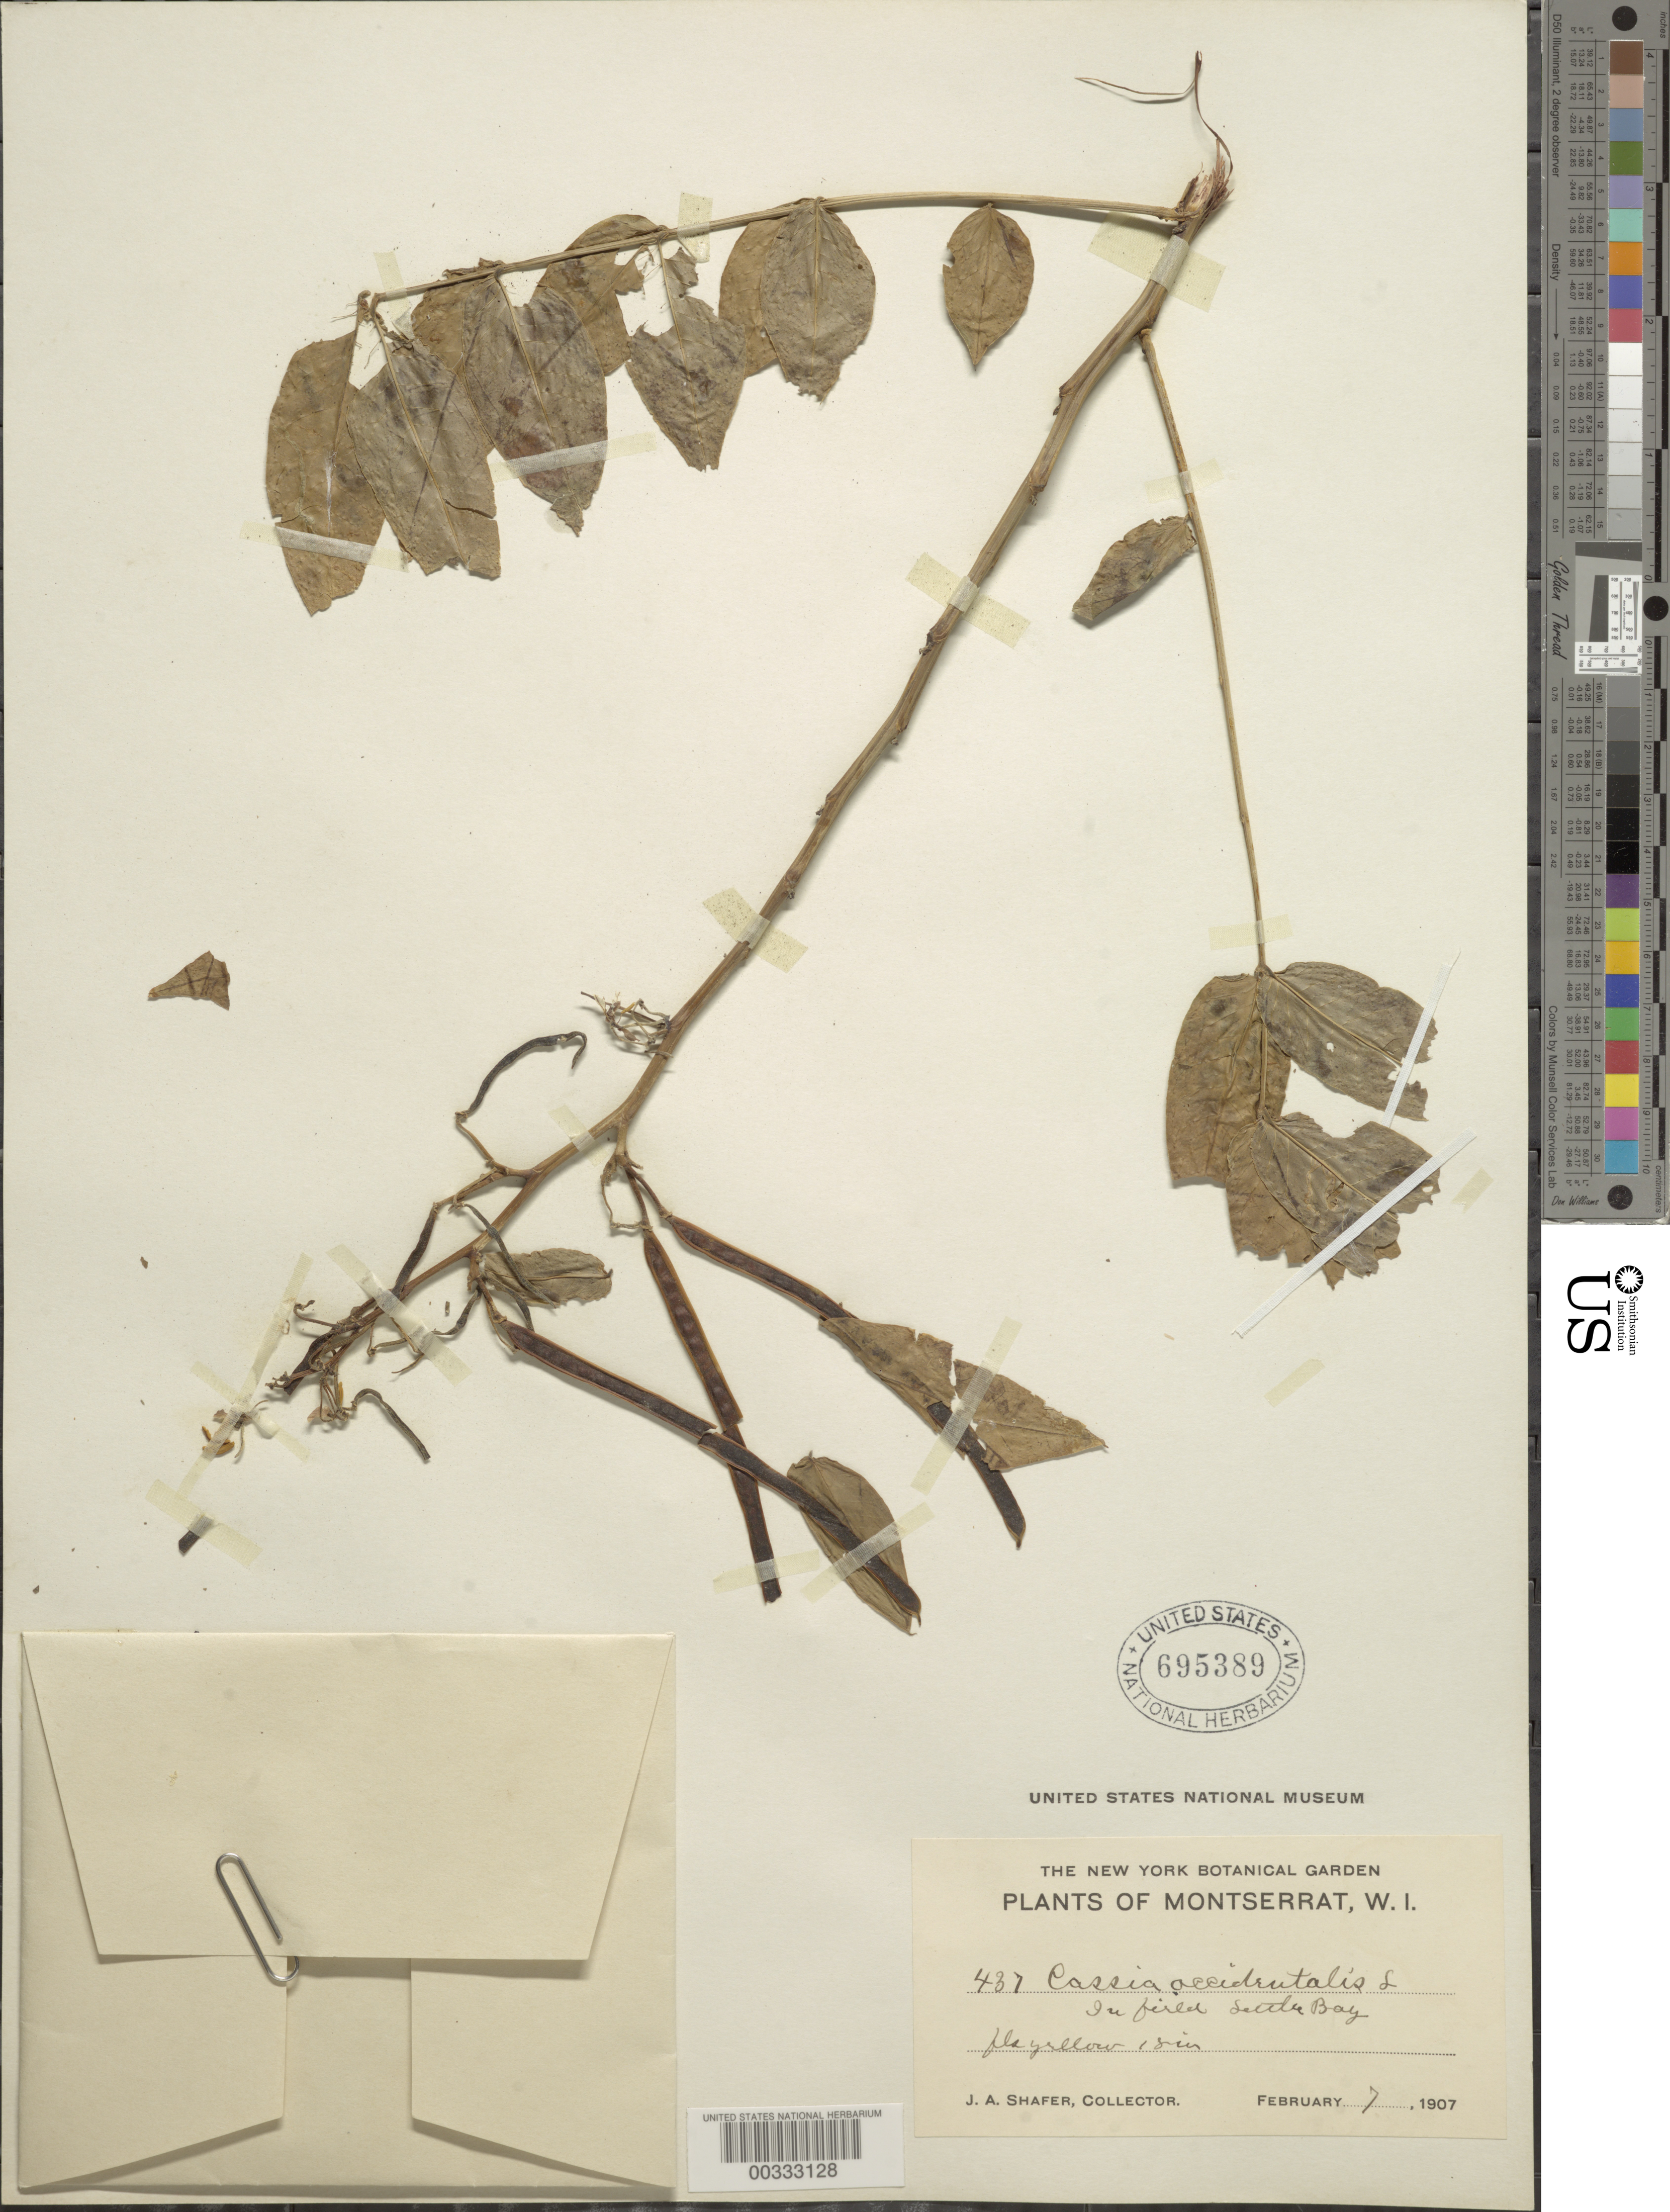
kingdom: Plantae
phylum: Tracheophyta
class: Magnoliopsida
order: Fabales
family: Fabaceae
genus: Senna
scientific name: Senna occidentalis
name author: (L.) Link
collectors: J. A. Shafer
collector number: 437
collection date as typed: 07 Feb 1907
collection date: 1907-02-07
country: Montserrat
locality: Settle bay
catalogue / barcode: US 695389